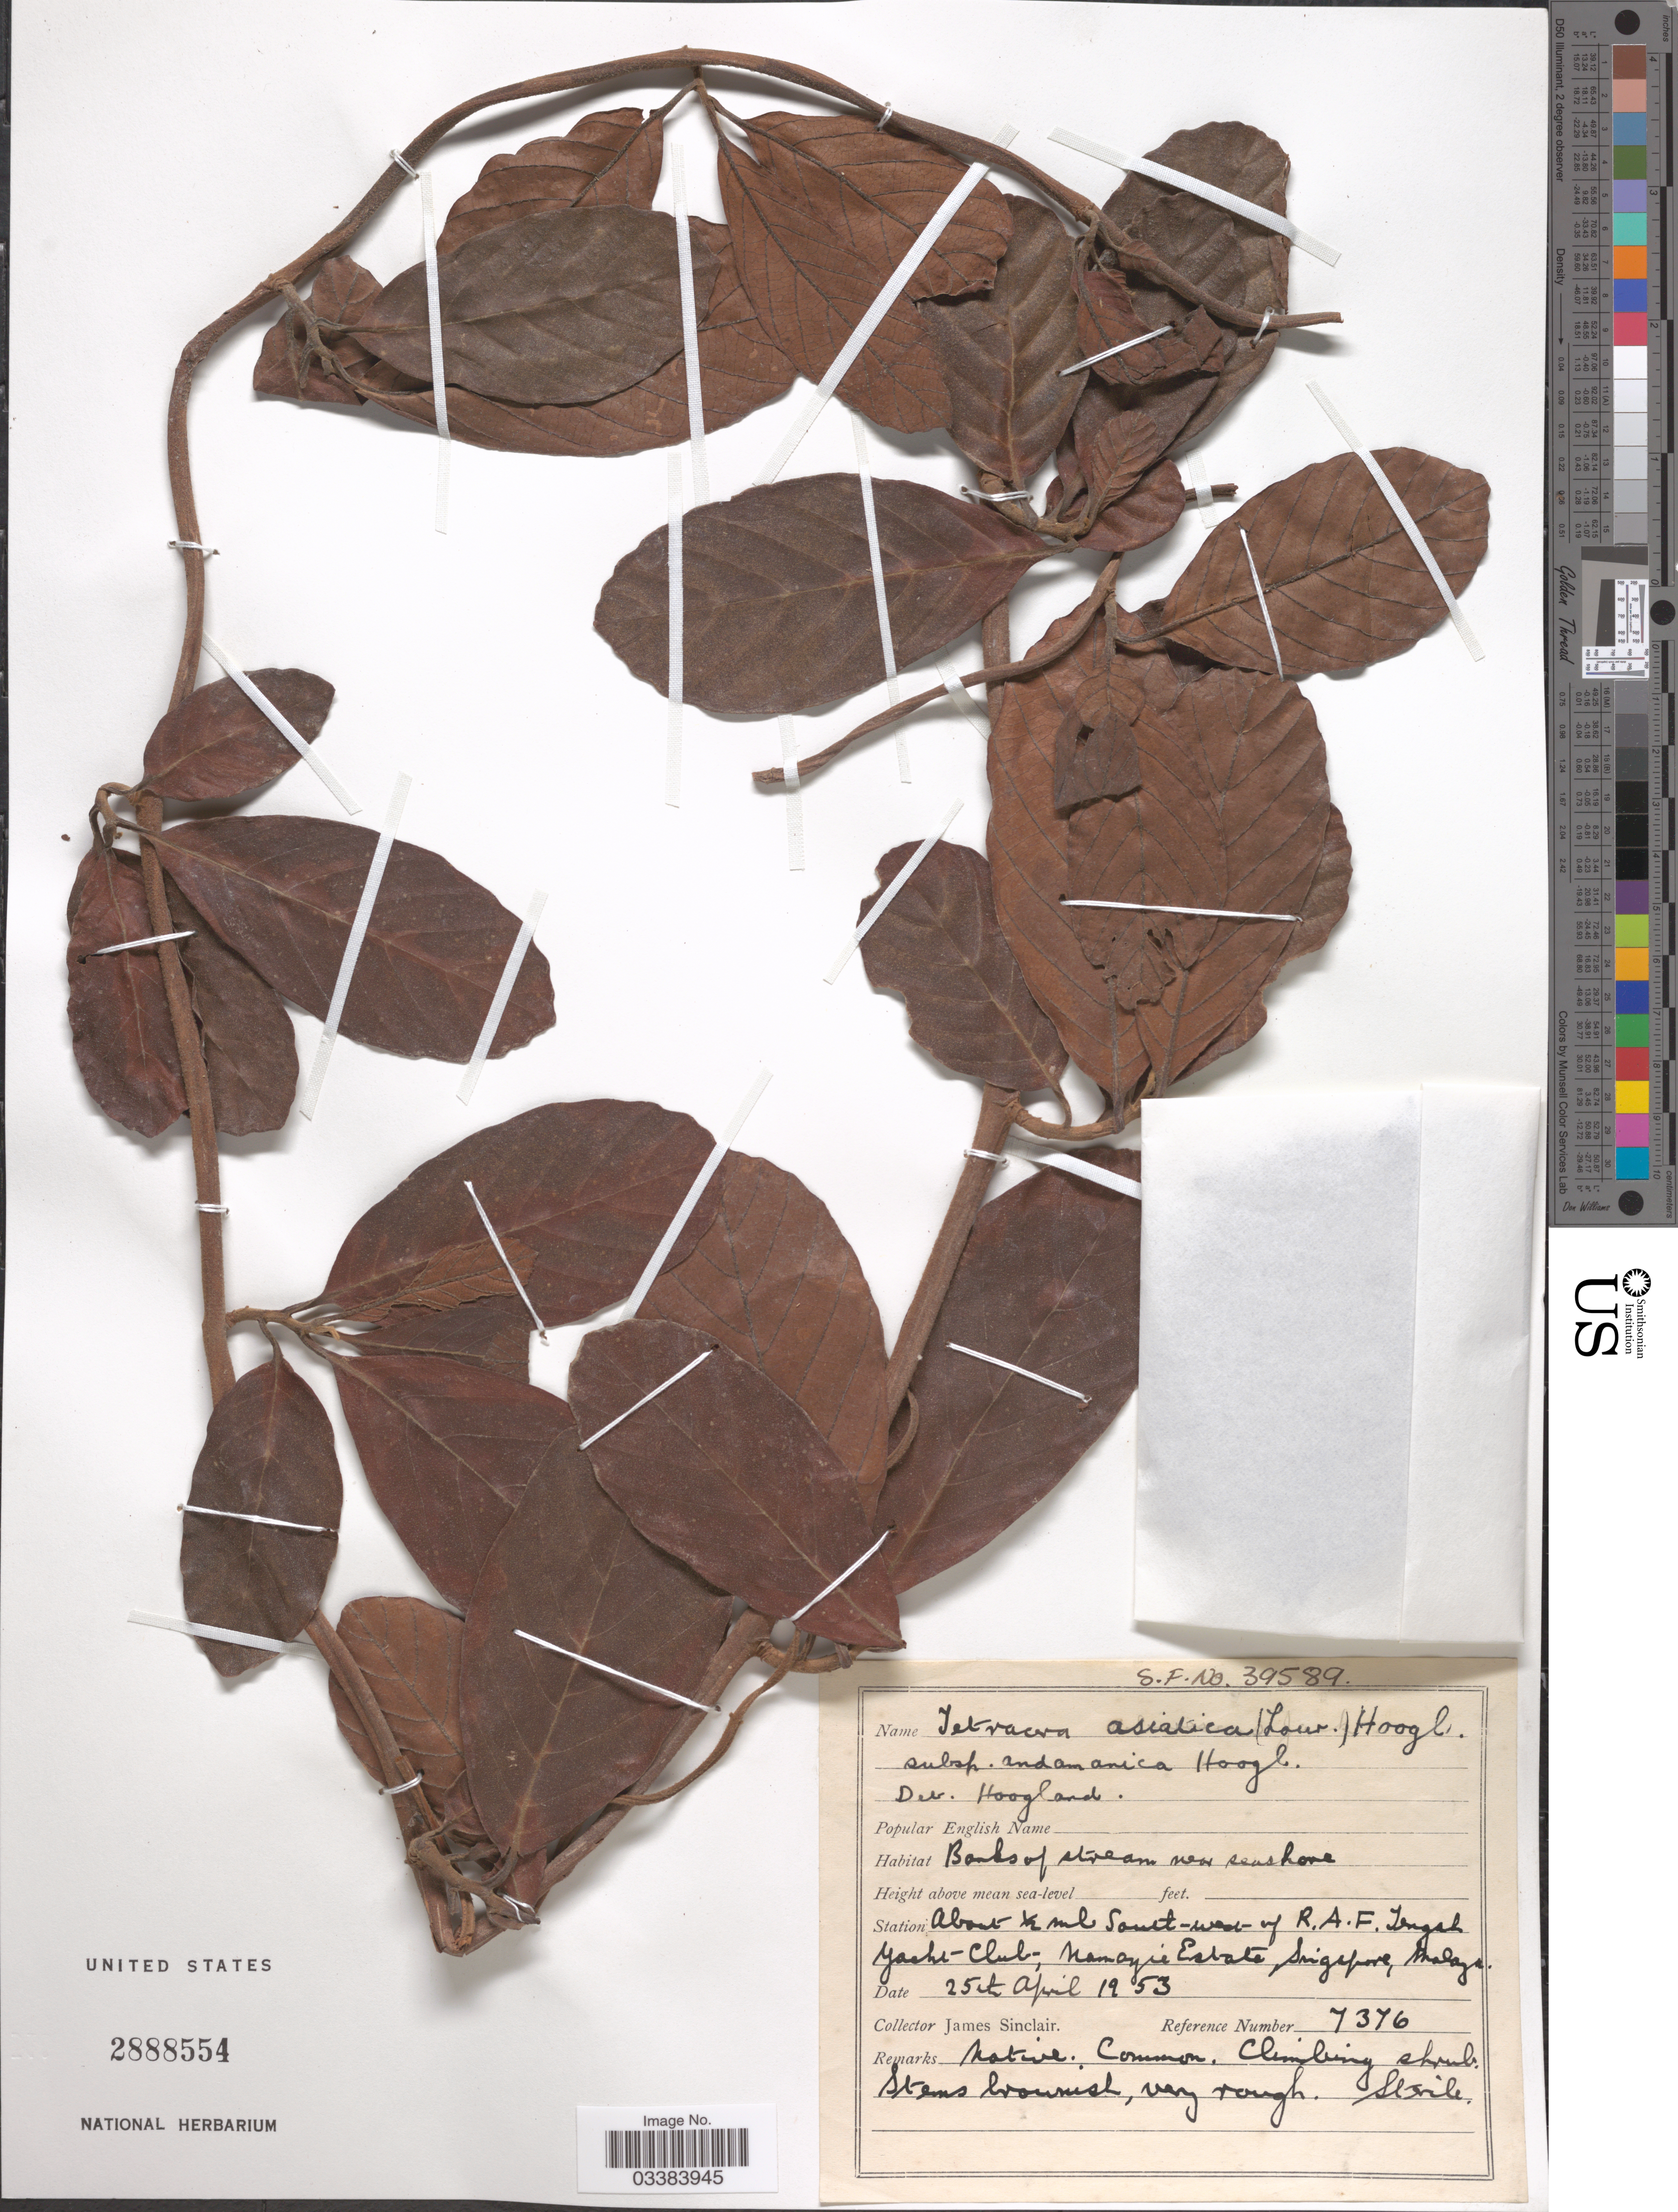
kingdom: Plantae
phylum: Tracheophyta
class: Magnoliopsida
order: Dilleniales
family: Dilleniaceae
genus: Tetracera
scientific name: Tetracera asiatica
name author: (Lour.) Hoogland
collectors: J. Sinclair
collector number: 7376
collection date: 1953-04-25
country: Singapore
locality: Station about ½ ml South-west of R.A.F. Tengah Yacht Club, Namazie Estate, Malaya.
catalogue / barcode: US 2888554